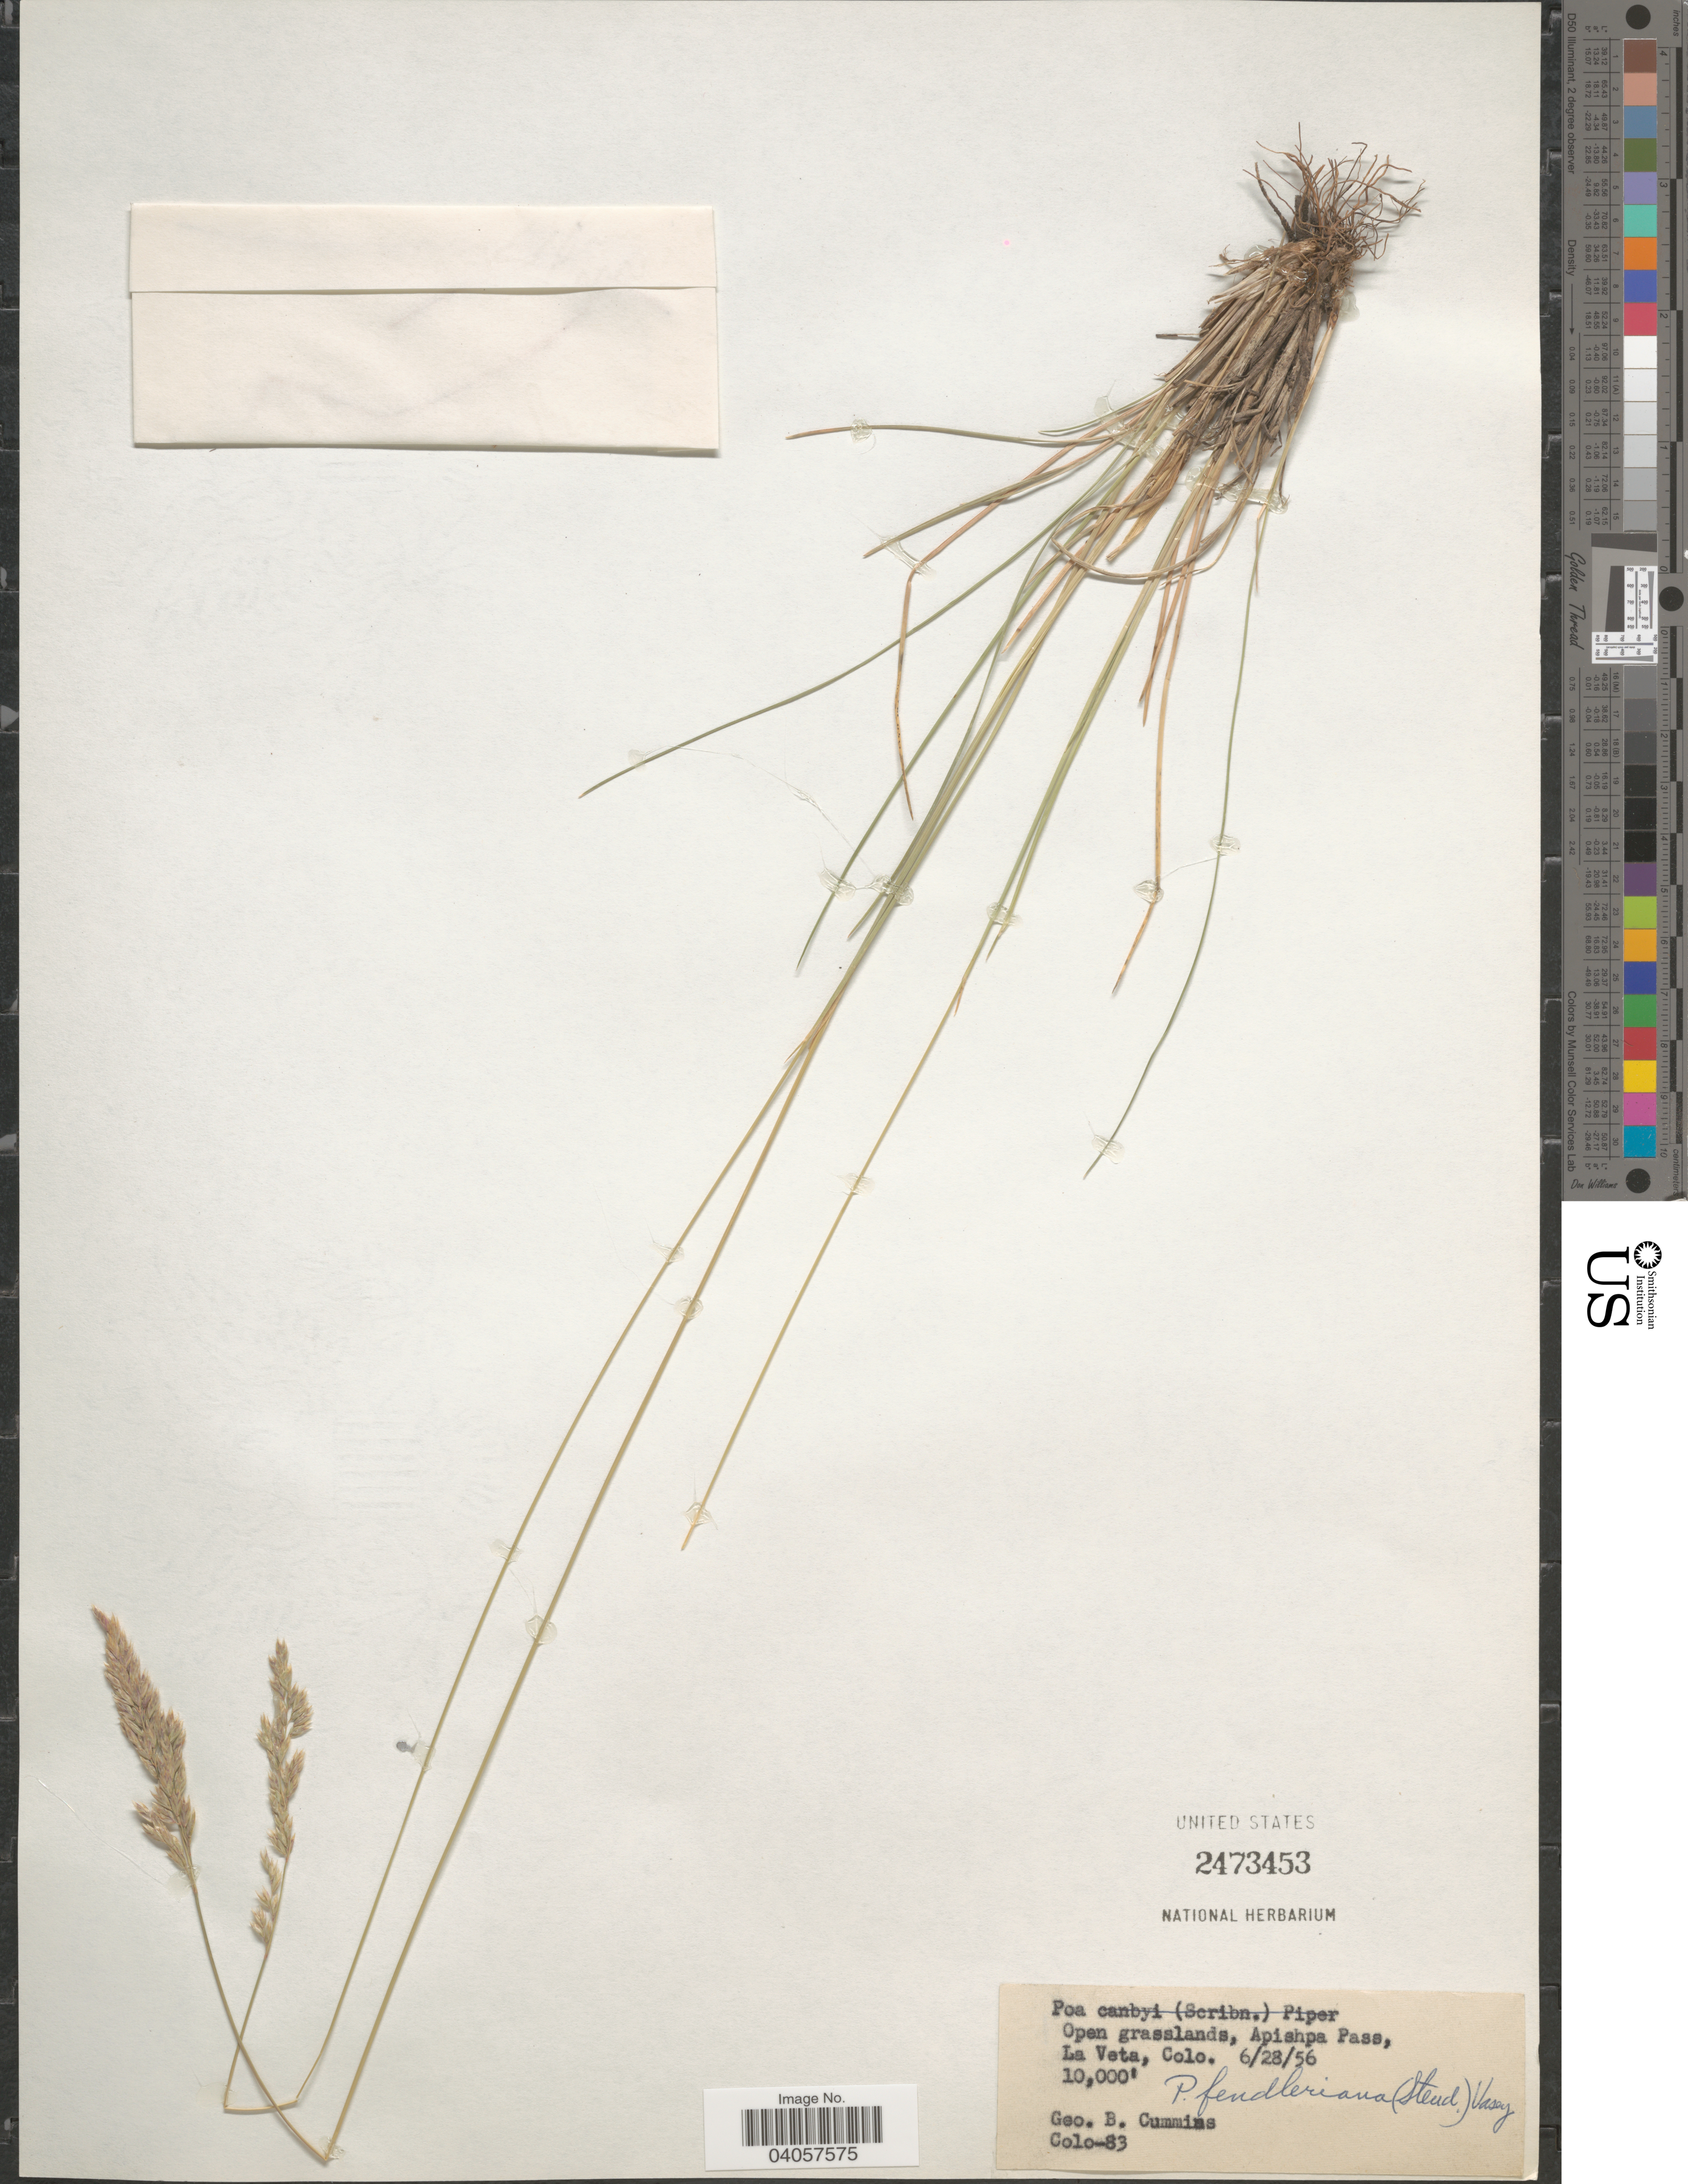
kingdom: Plantae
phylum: Tracheophyta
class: Liliopsida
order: Poales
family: Poaceae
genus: Poa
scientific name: Poa fendleriana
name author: (Steud.) Vasey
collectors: G. Cummins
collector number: Colo-83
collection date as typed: Transcribed d/m/y: 28/6/56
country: United States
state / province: Colorado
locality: Open grasslands, Apishpa Pass, La Veta.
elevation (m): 3048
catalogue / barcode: US 2473453